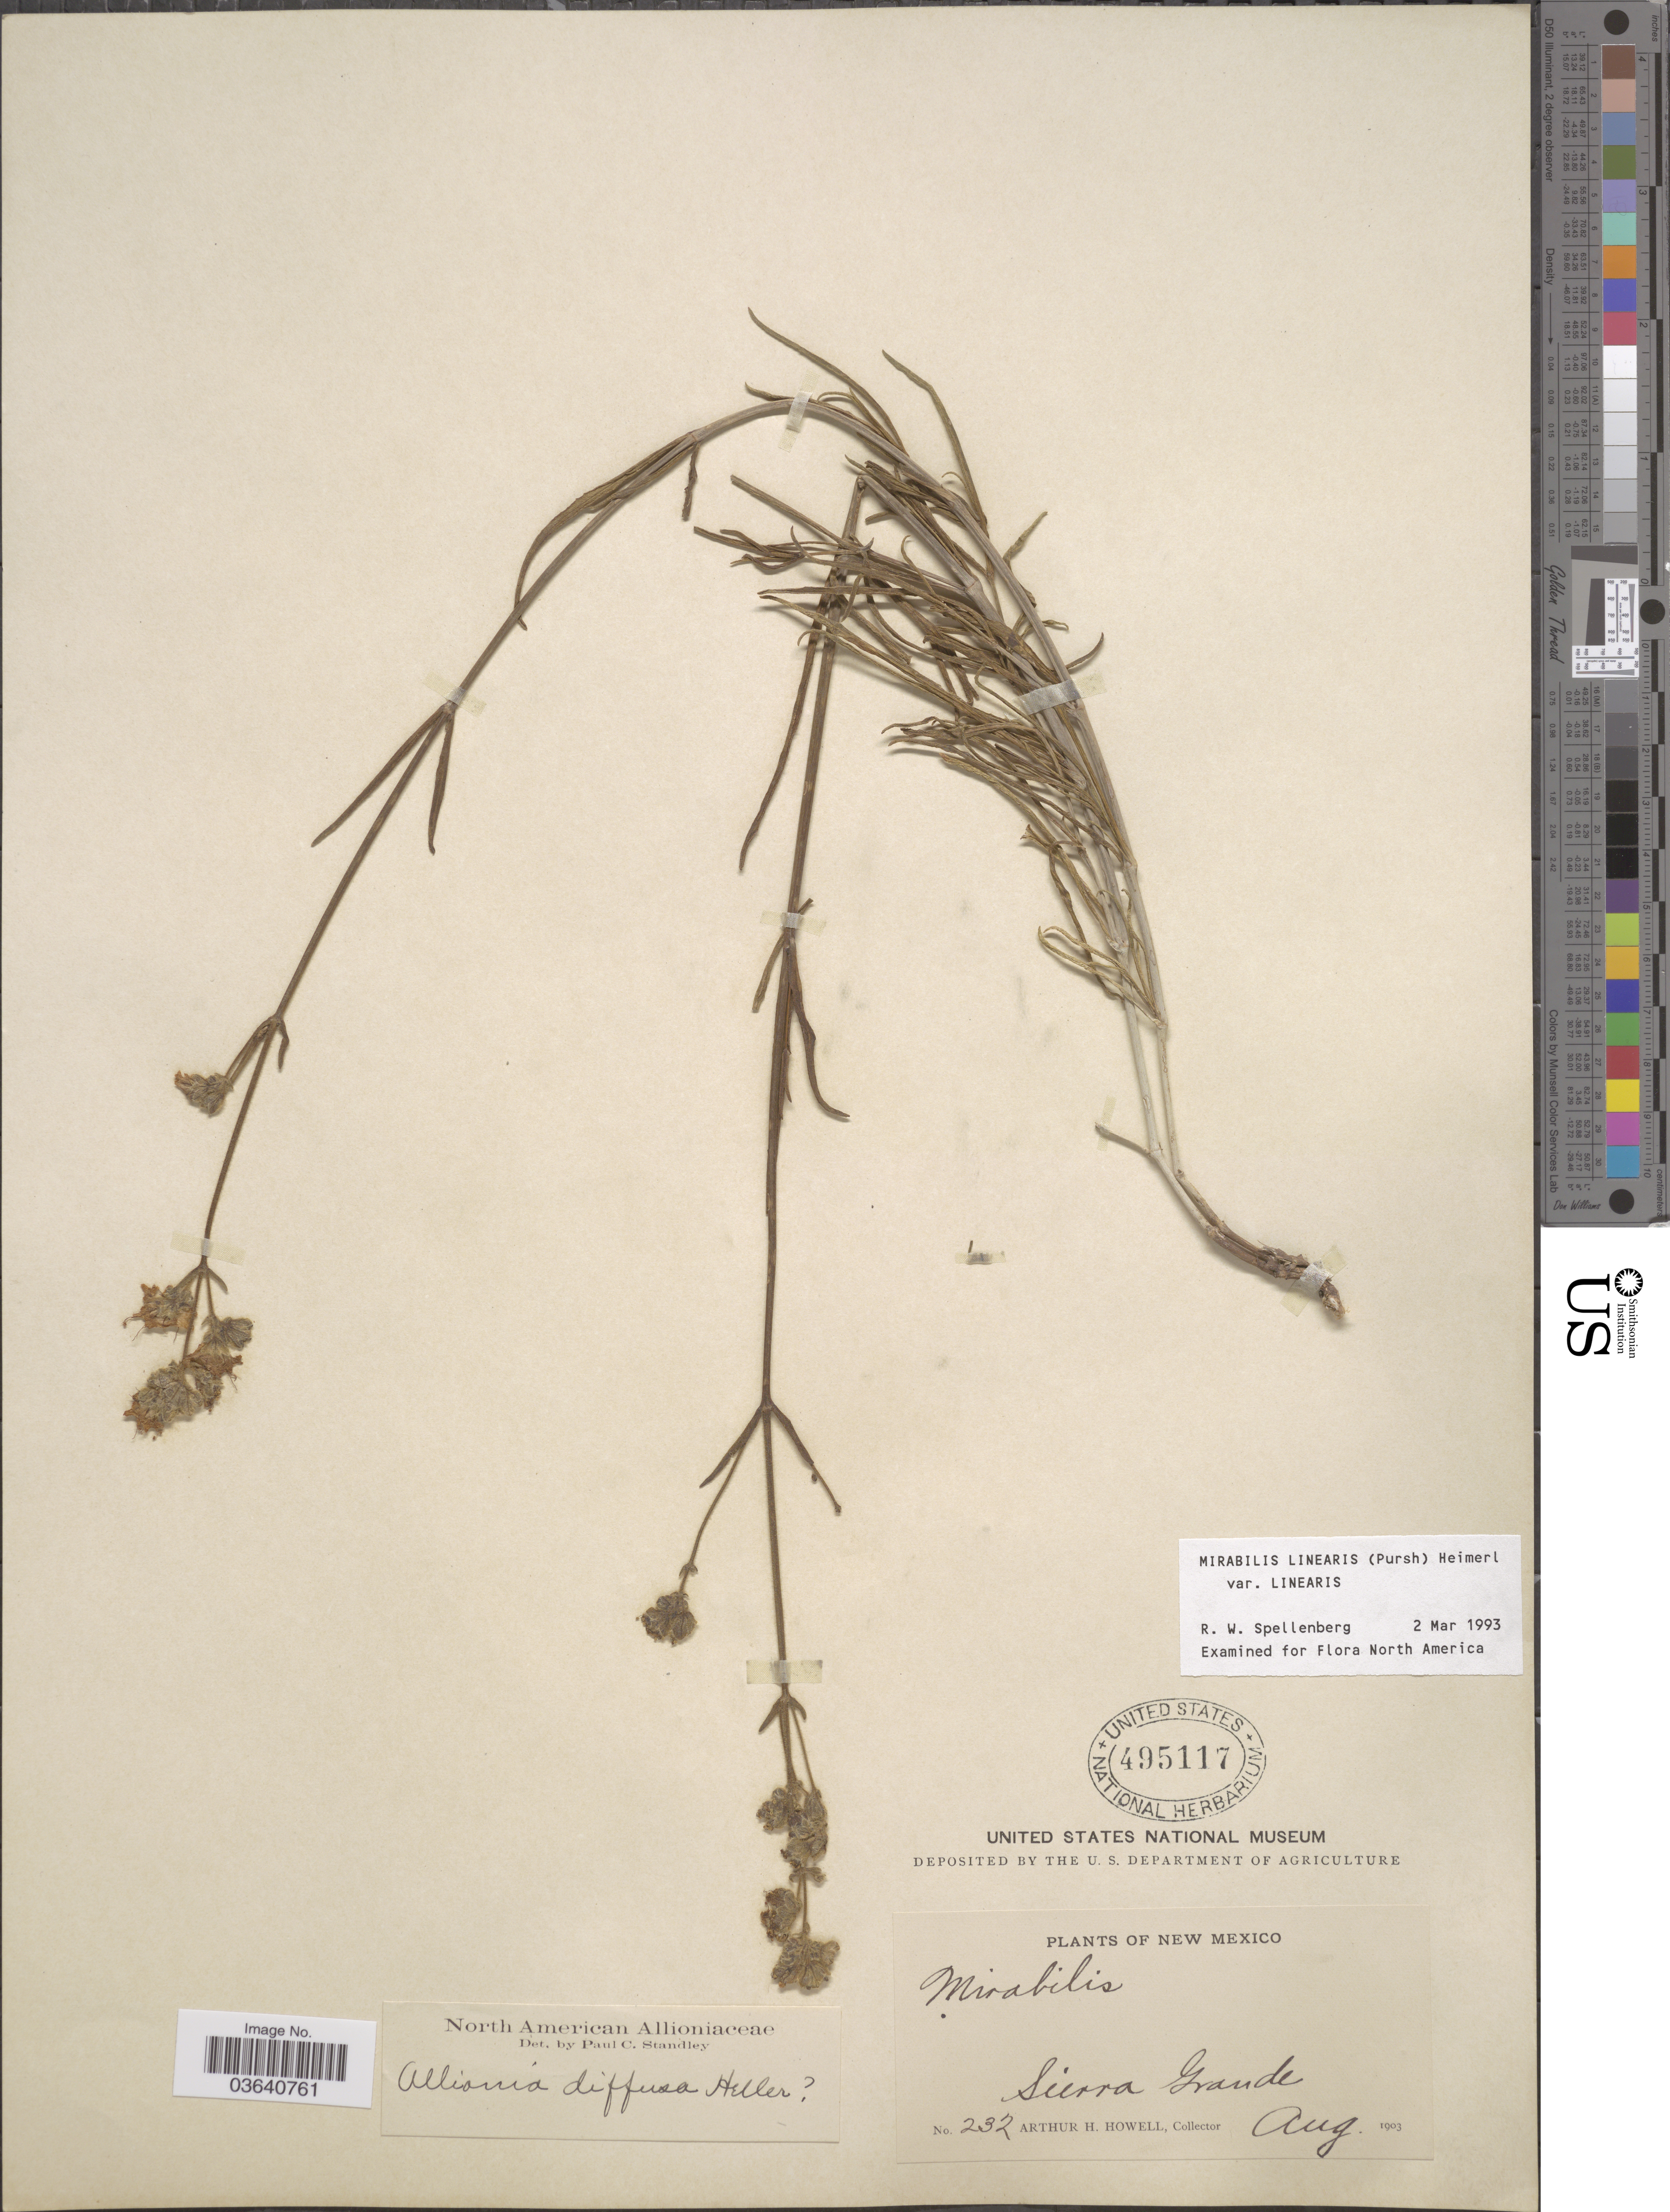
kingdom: Plantae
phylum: Tracheophyta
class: Magnoliopsida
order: Caryophyllales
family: Nyctaginaceae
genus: Mirabilis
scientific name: Mirabilis linearis var. linearis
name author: (Pursh) Heimerl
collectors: A. H. Howell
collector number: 232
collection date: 1903-08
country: United States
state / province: New Mexico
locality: Sierra Grande.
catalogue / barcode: US 495117